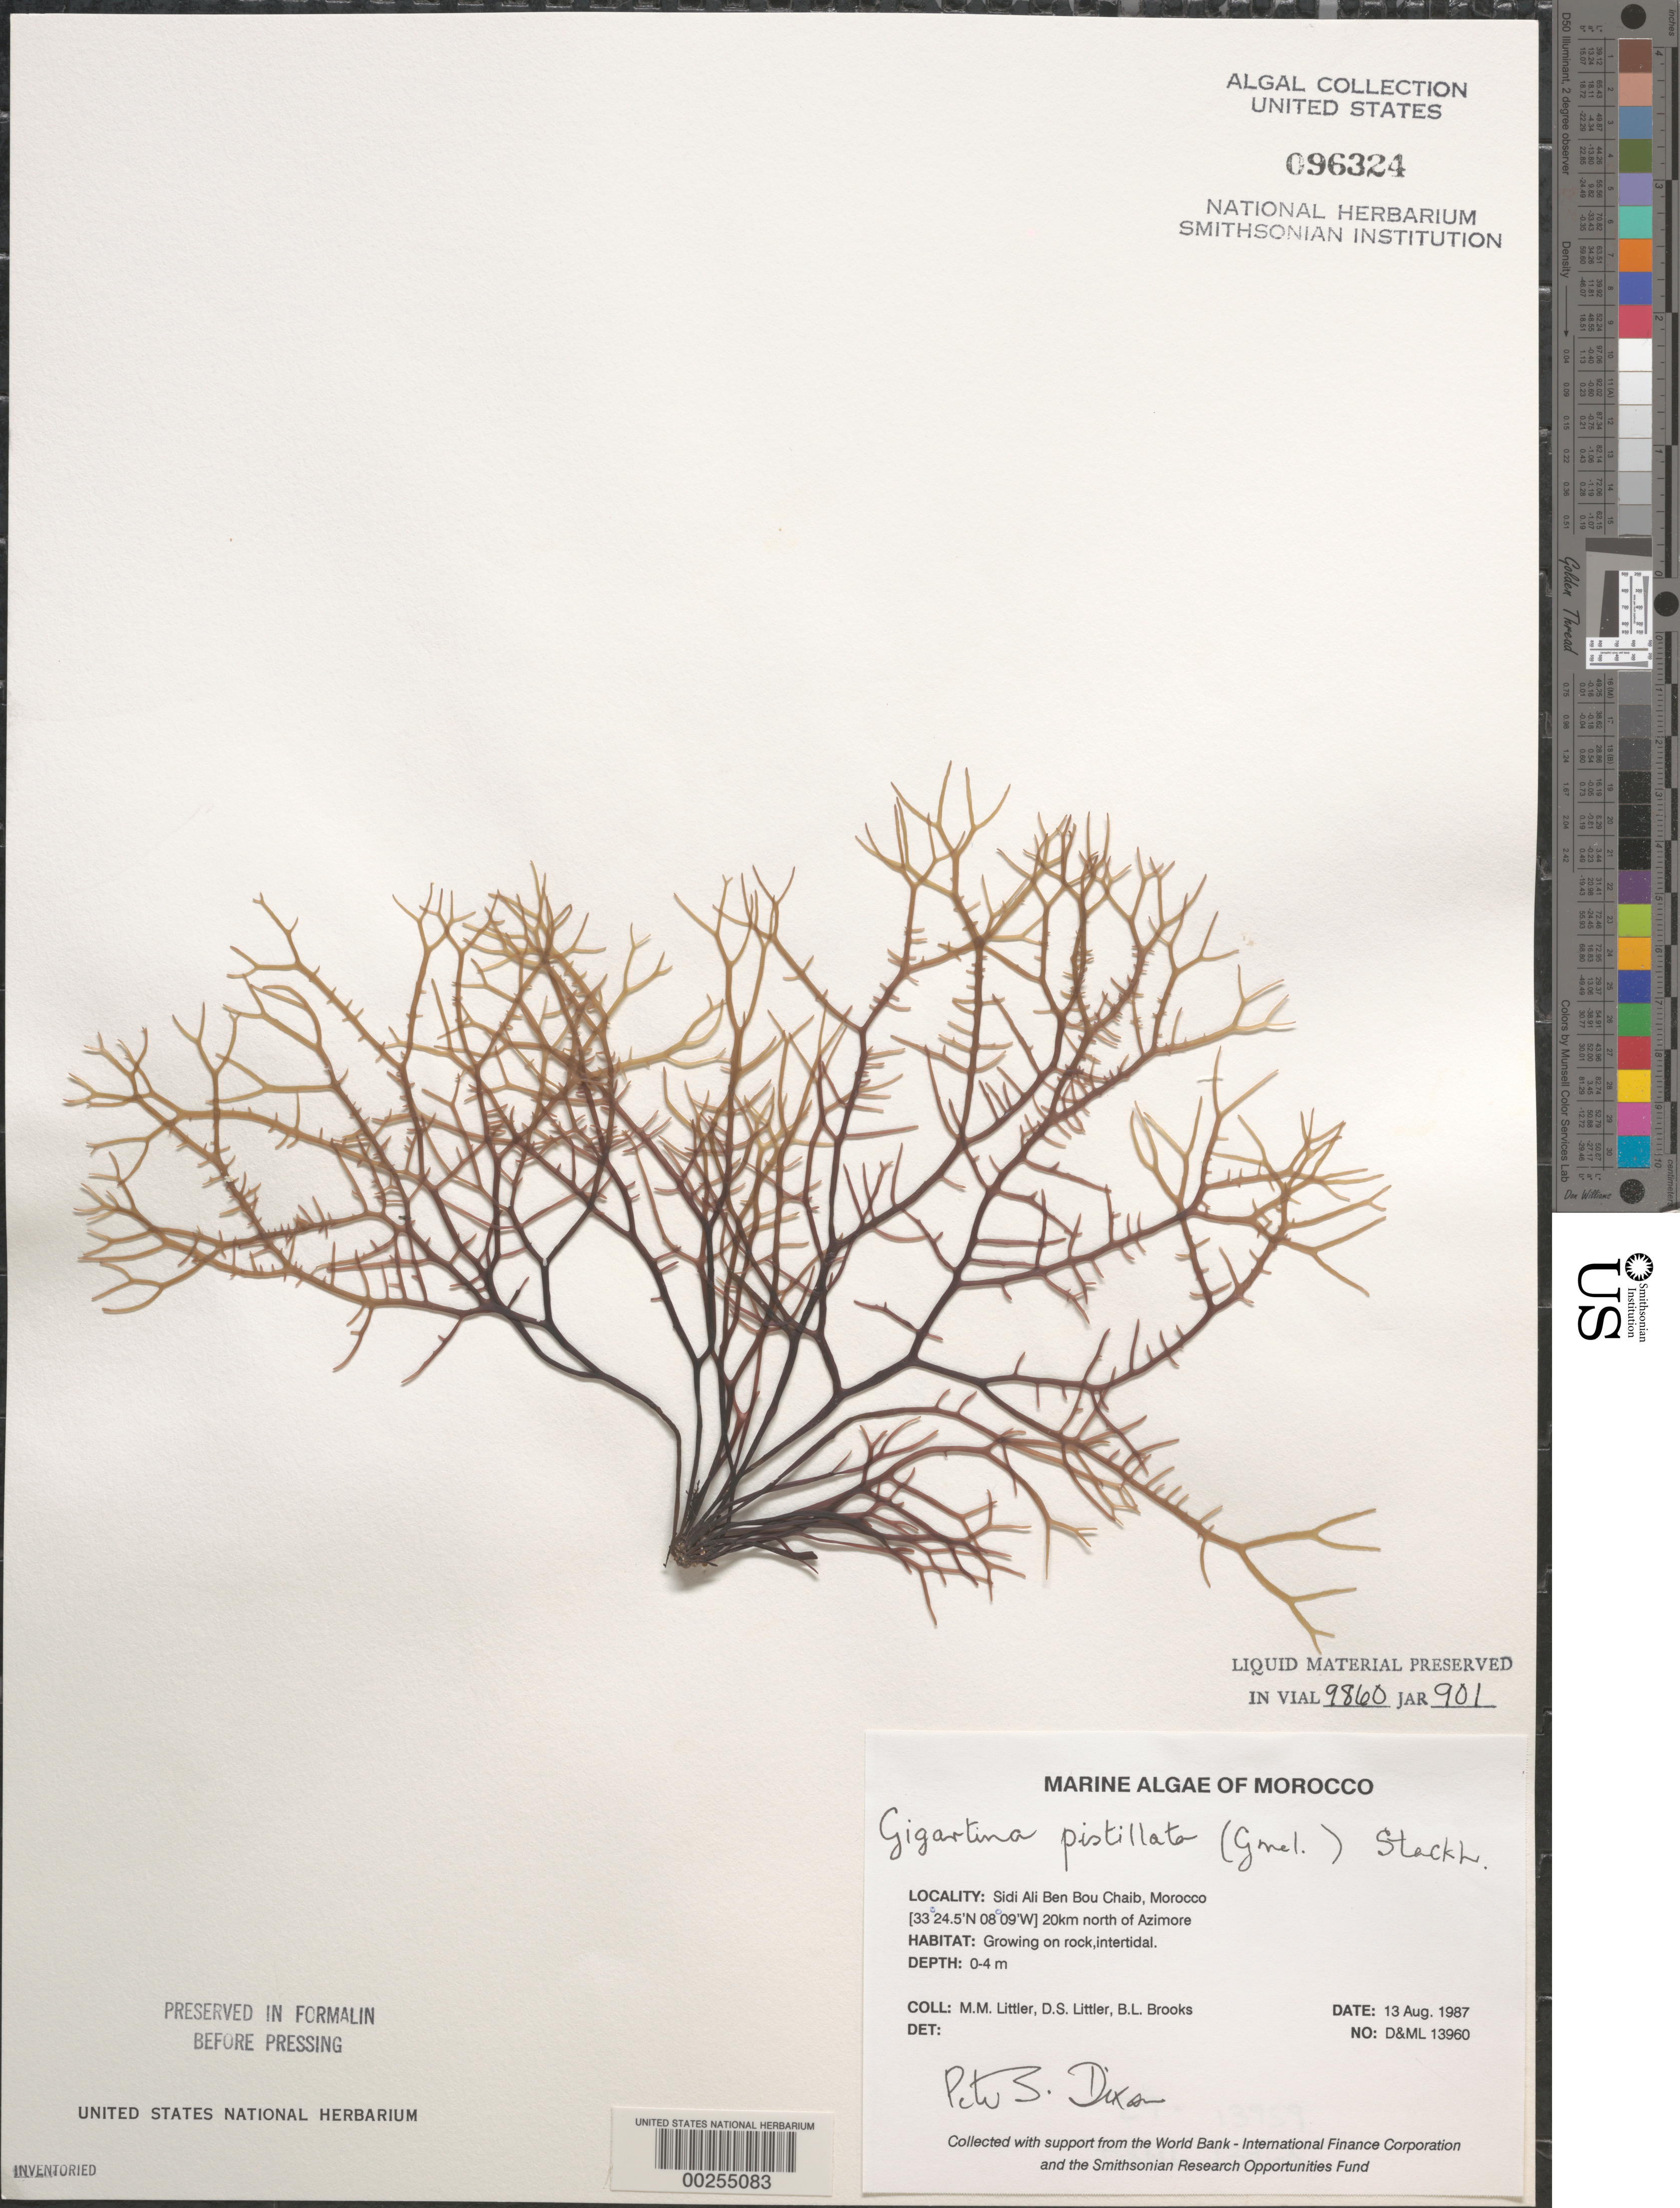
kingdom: Plantae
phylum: Rhodophyta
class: Florideophyceae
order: Gigartinales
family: Gigartinaceae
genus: Gigartina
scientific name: Gigartina pistillata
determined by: Dixon, P. S.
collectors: M. M. Littler, D. S. Littler & B. Brooks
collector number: D&ML 13960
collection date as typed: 13 Aug 1987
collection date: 1987-08-13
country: Morocco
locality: Sidi Ali Ben Bou Chaib, 20 km north of Azimore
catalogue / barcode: US 96324